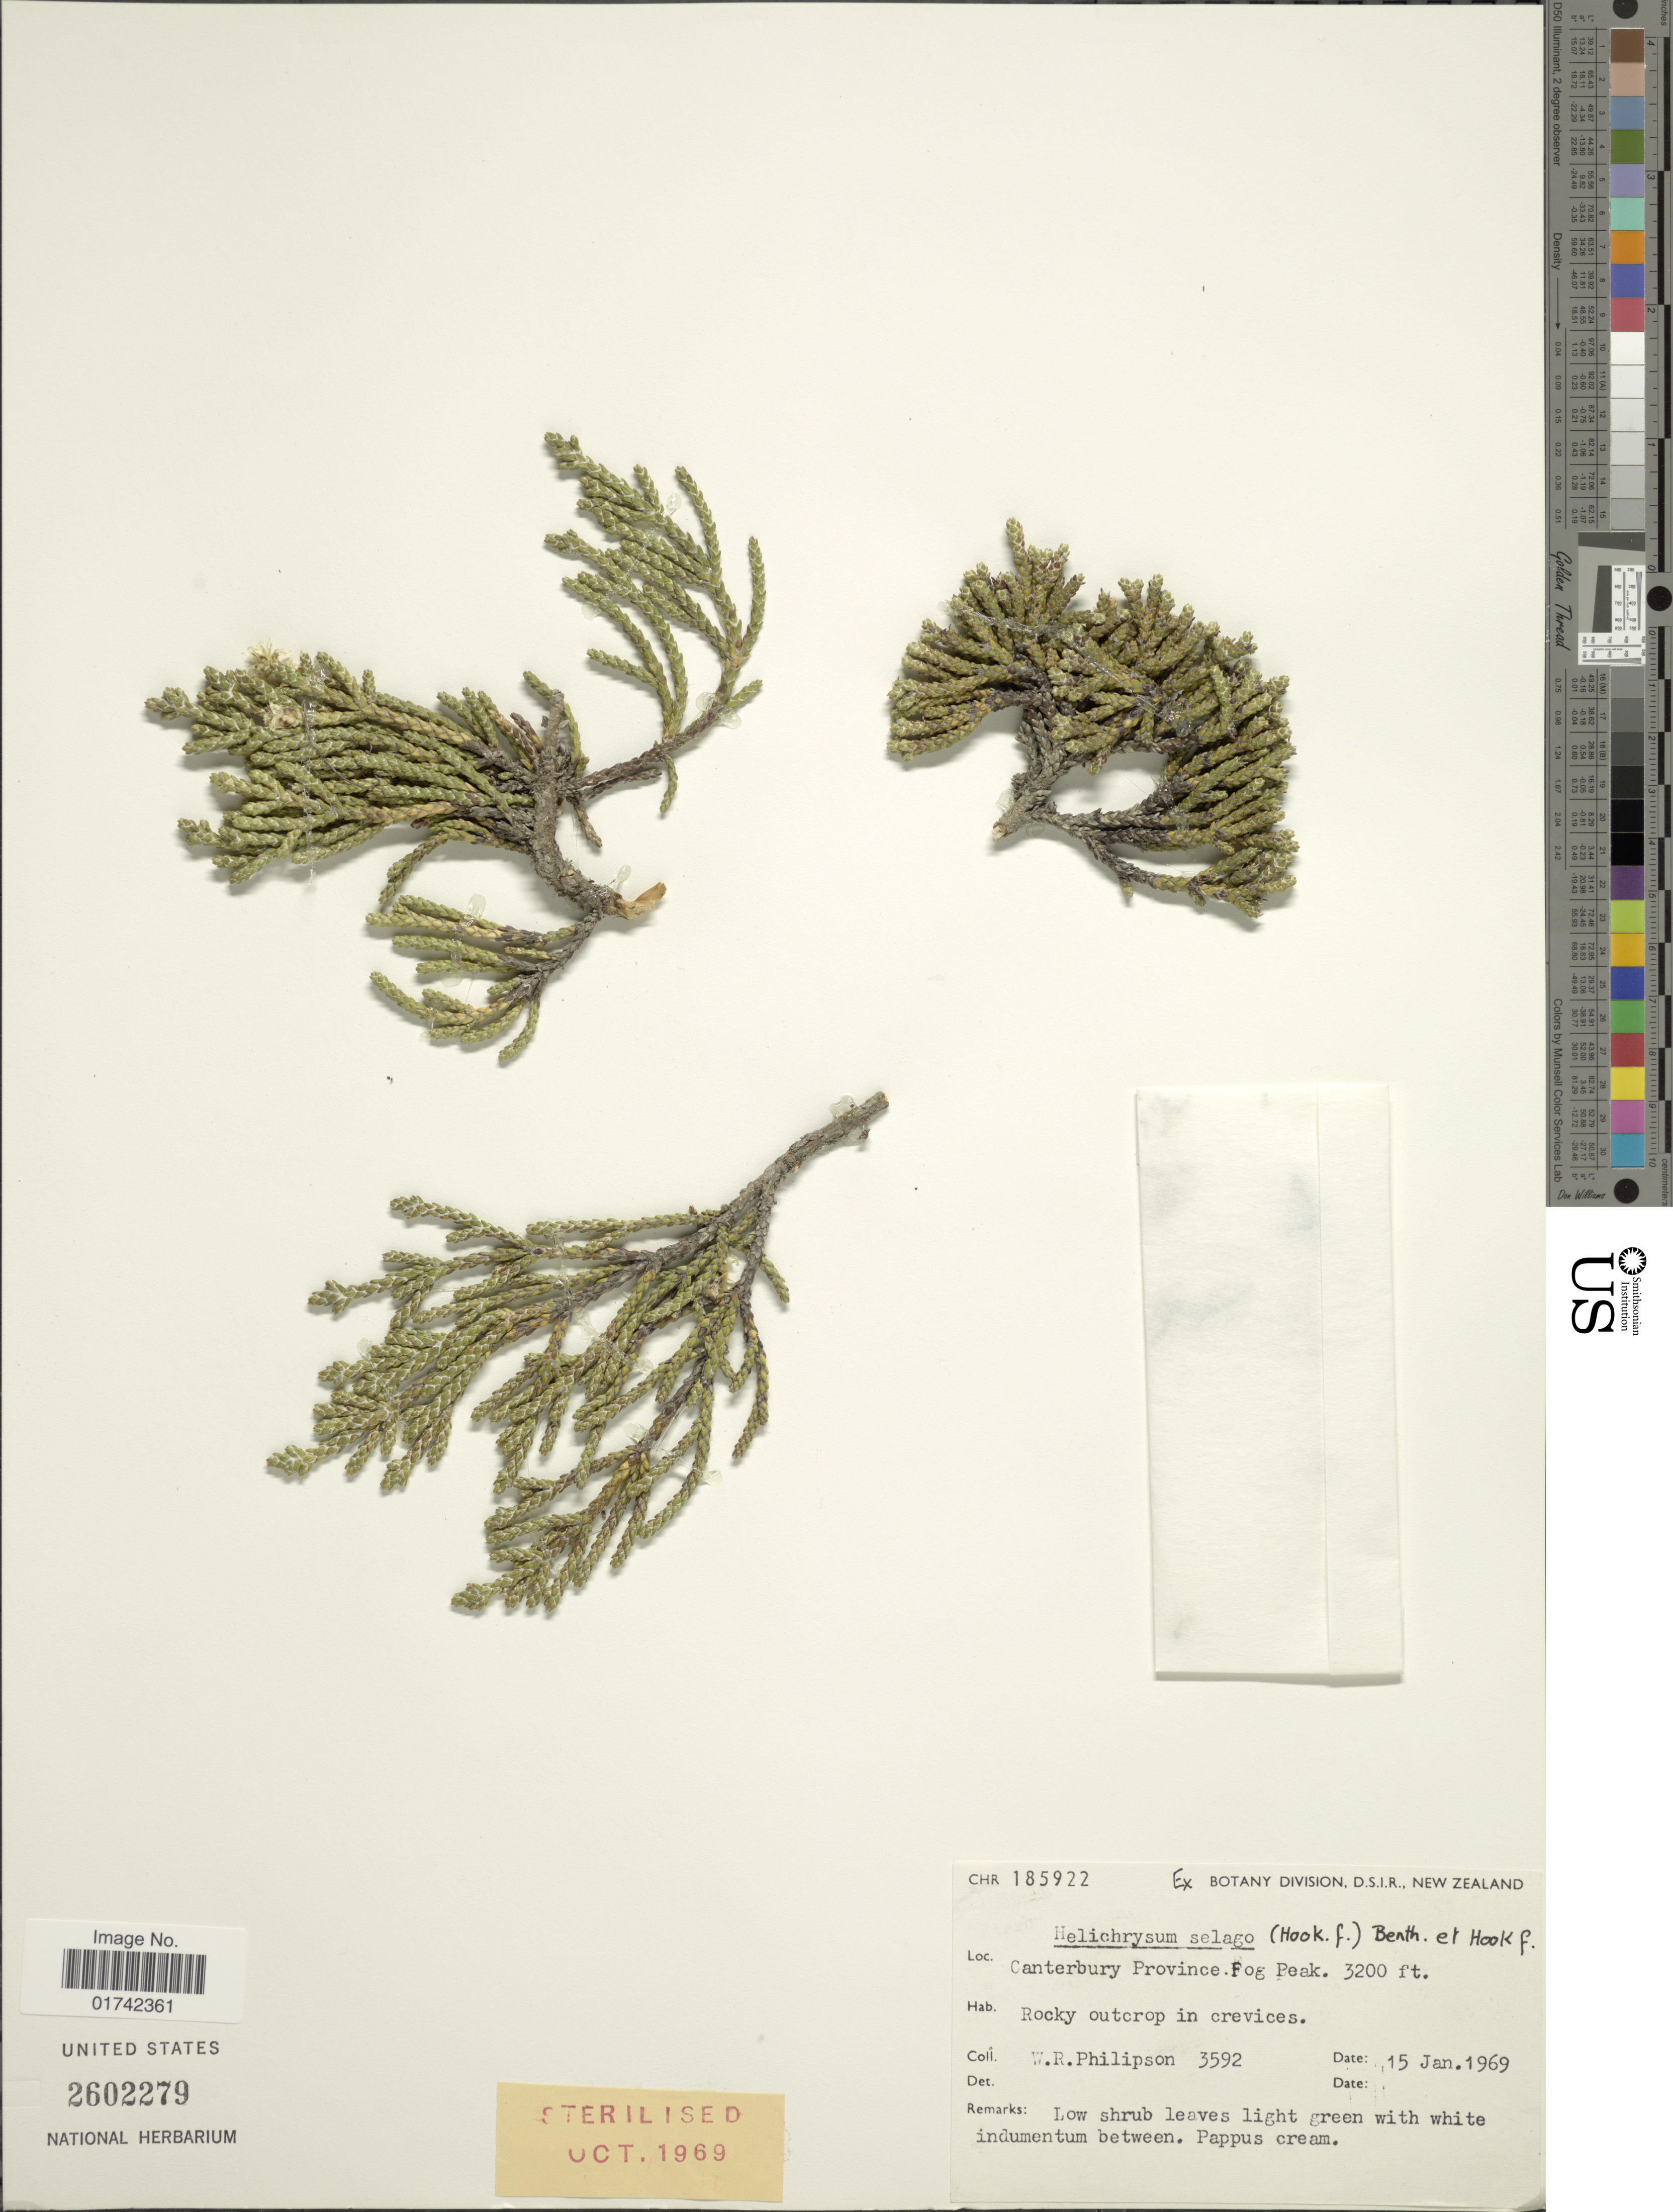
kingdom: Plantae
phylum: Tracheophyta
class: Magnoliopsida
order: Asterales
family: Asteraceae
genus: Helichrysum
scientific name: Helichrysum selago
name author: Benth. & Hook. f. ex Kirk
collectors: W. R. Philipson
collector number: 3592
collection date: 1969-01-15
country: New Zealand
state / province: Canterbury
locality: Fog Peak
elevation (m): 975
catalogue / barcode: US 2602279